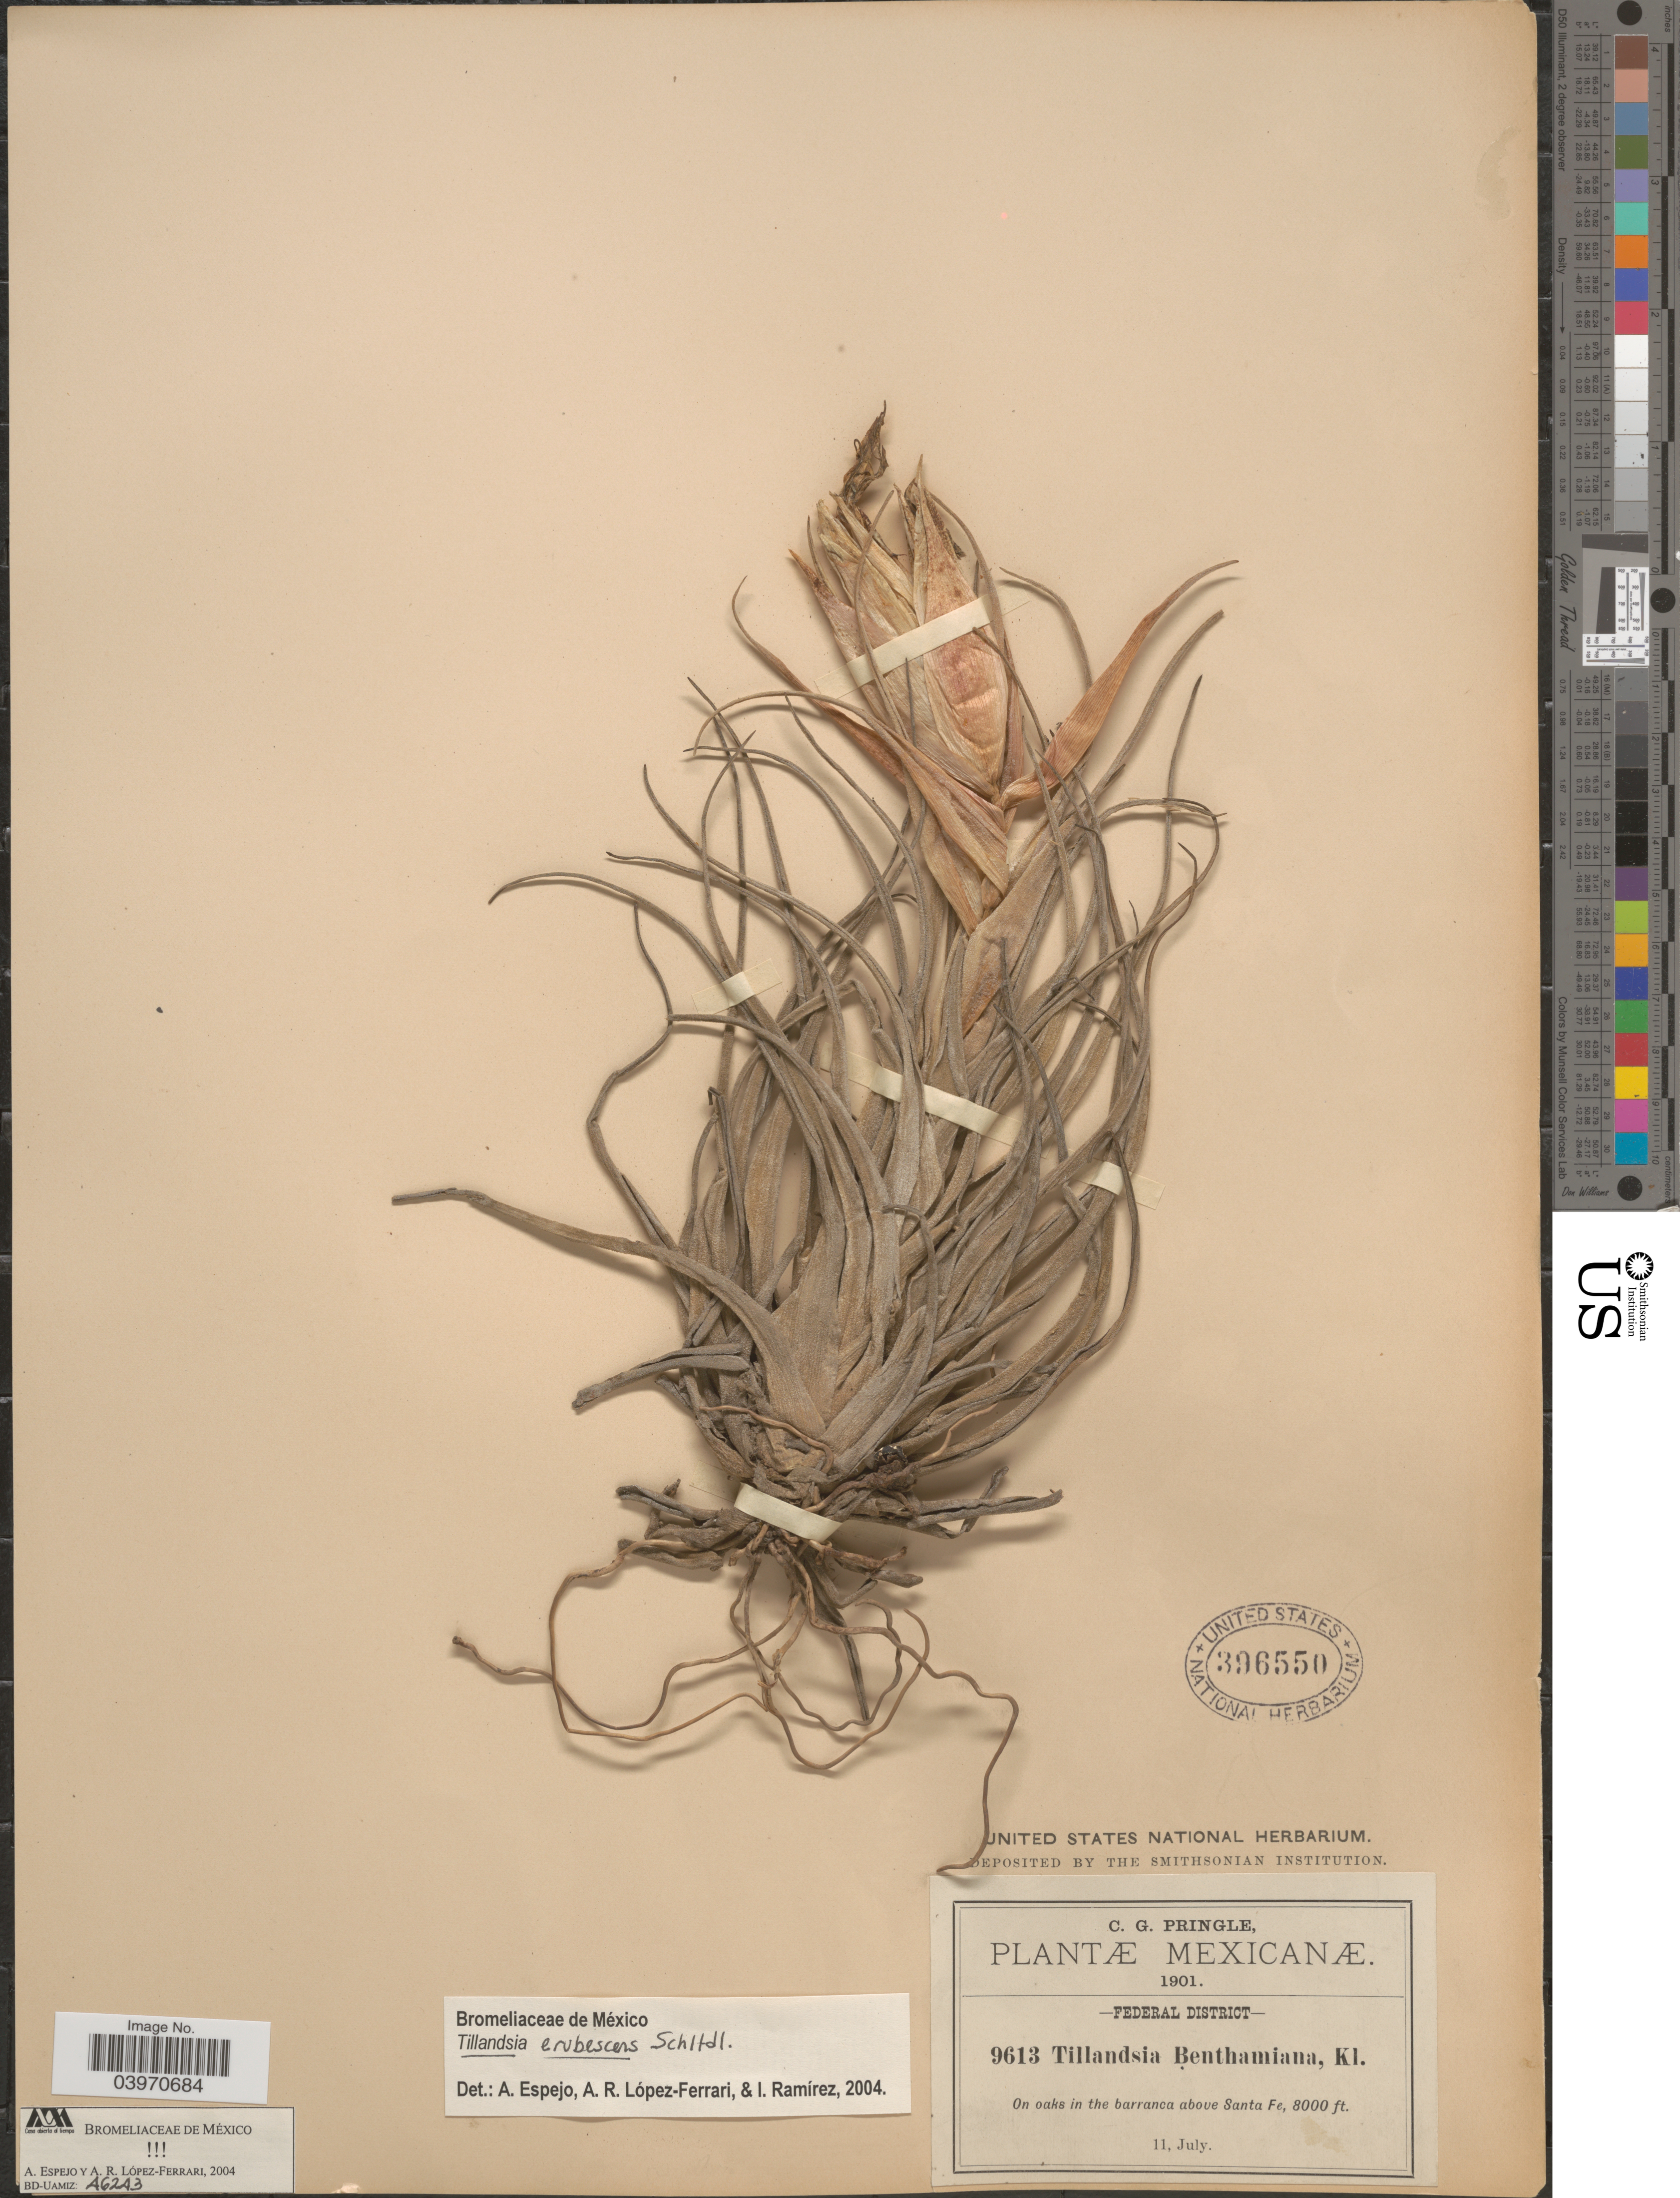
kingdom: Plantae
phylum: Tracheophyta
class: Liliopsida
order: Poales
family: Bromeliaceae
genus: Tillandsia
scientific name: Tillandsia erubescens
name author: Schltdl.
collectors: C. G. Pringle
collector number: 9613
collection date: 1901-07-11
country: Mexico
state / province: Distrito Federal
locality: Federal District. On oaks in the barranca above Santa Fe.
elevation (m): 2438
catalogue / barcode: US 396550